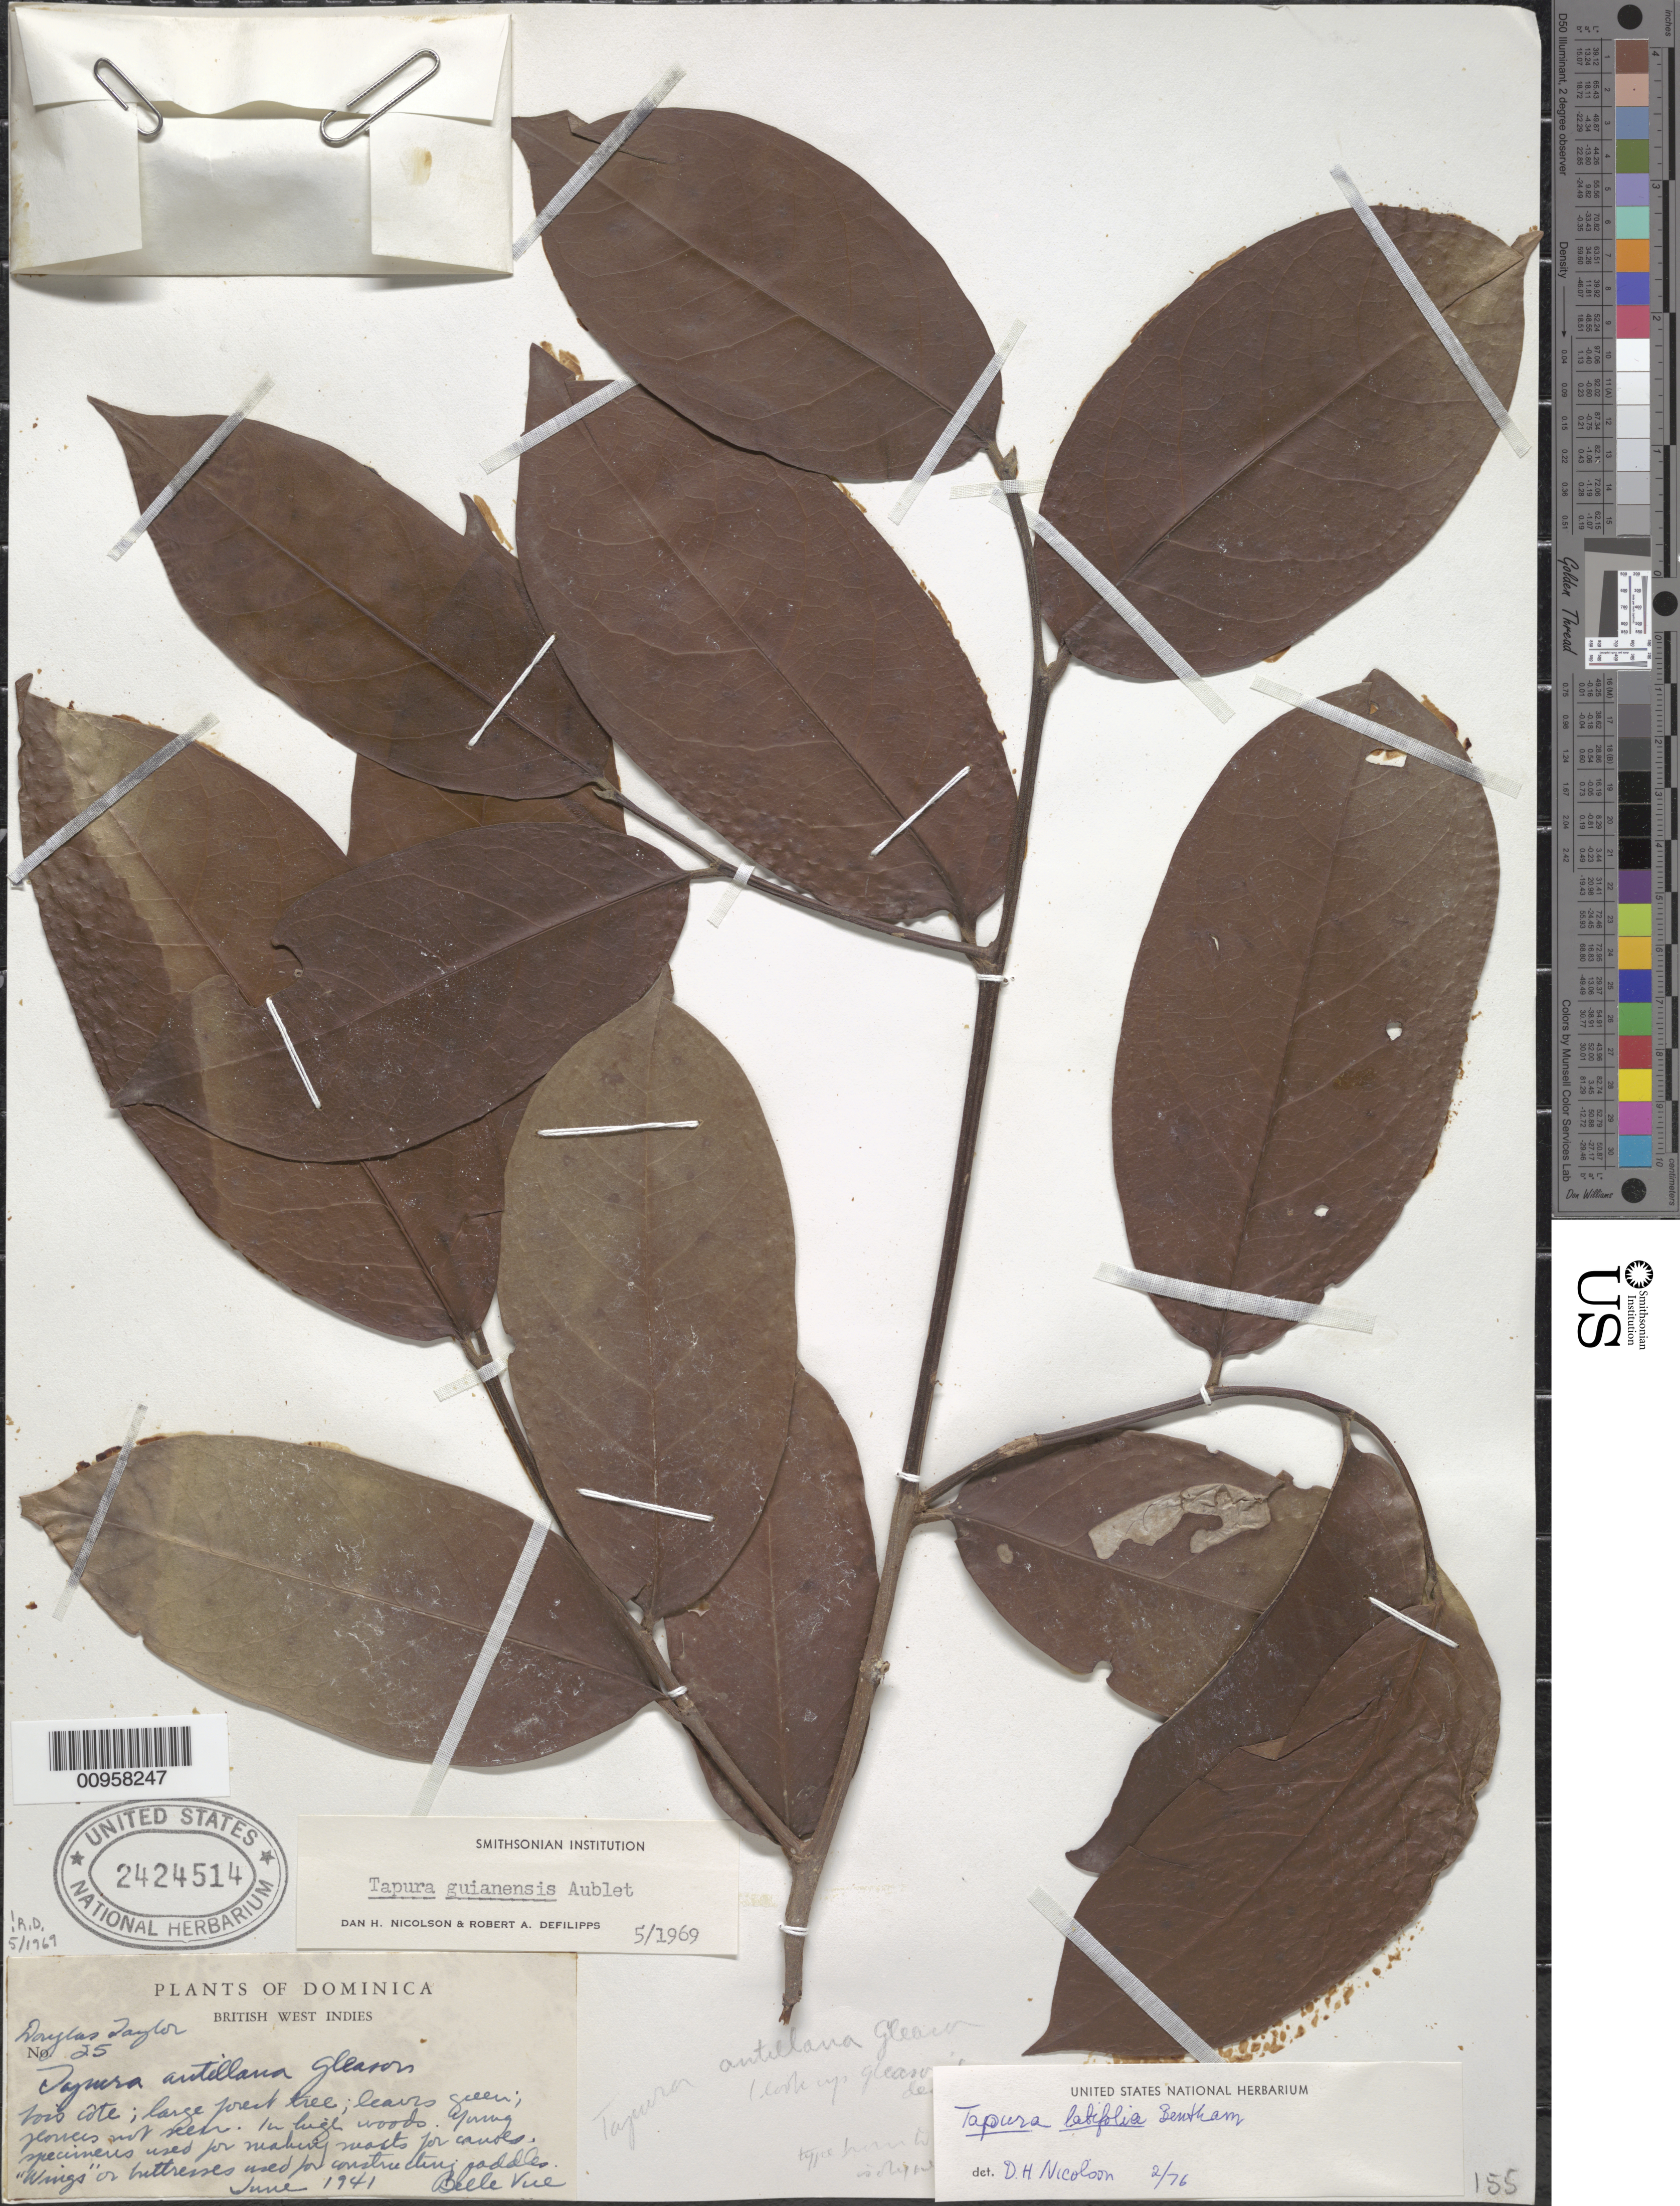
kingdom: Plantae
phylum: Tracheophyta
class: Magnoliopsida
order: Malpighiales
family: Dichapetalaceae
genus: Tapura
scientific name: Tapura latifolia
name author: Benth.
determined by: Nicolson, Dan H.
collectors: D. Taylor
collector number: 25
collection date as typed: Jun 1941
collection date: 1941-06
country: Dominica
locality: Belleview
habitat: Rainforest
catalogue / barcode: US 2424514